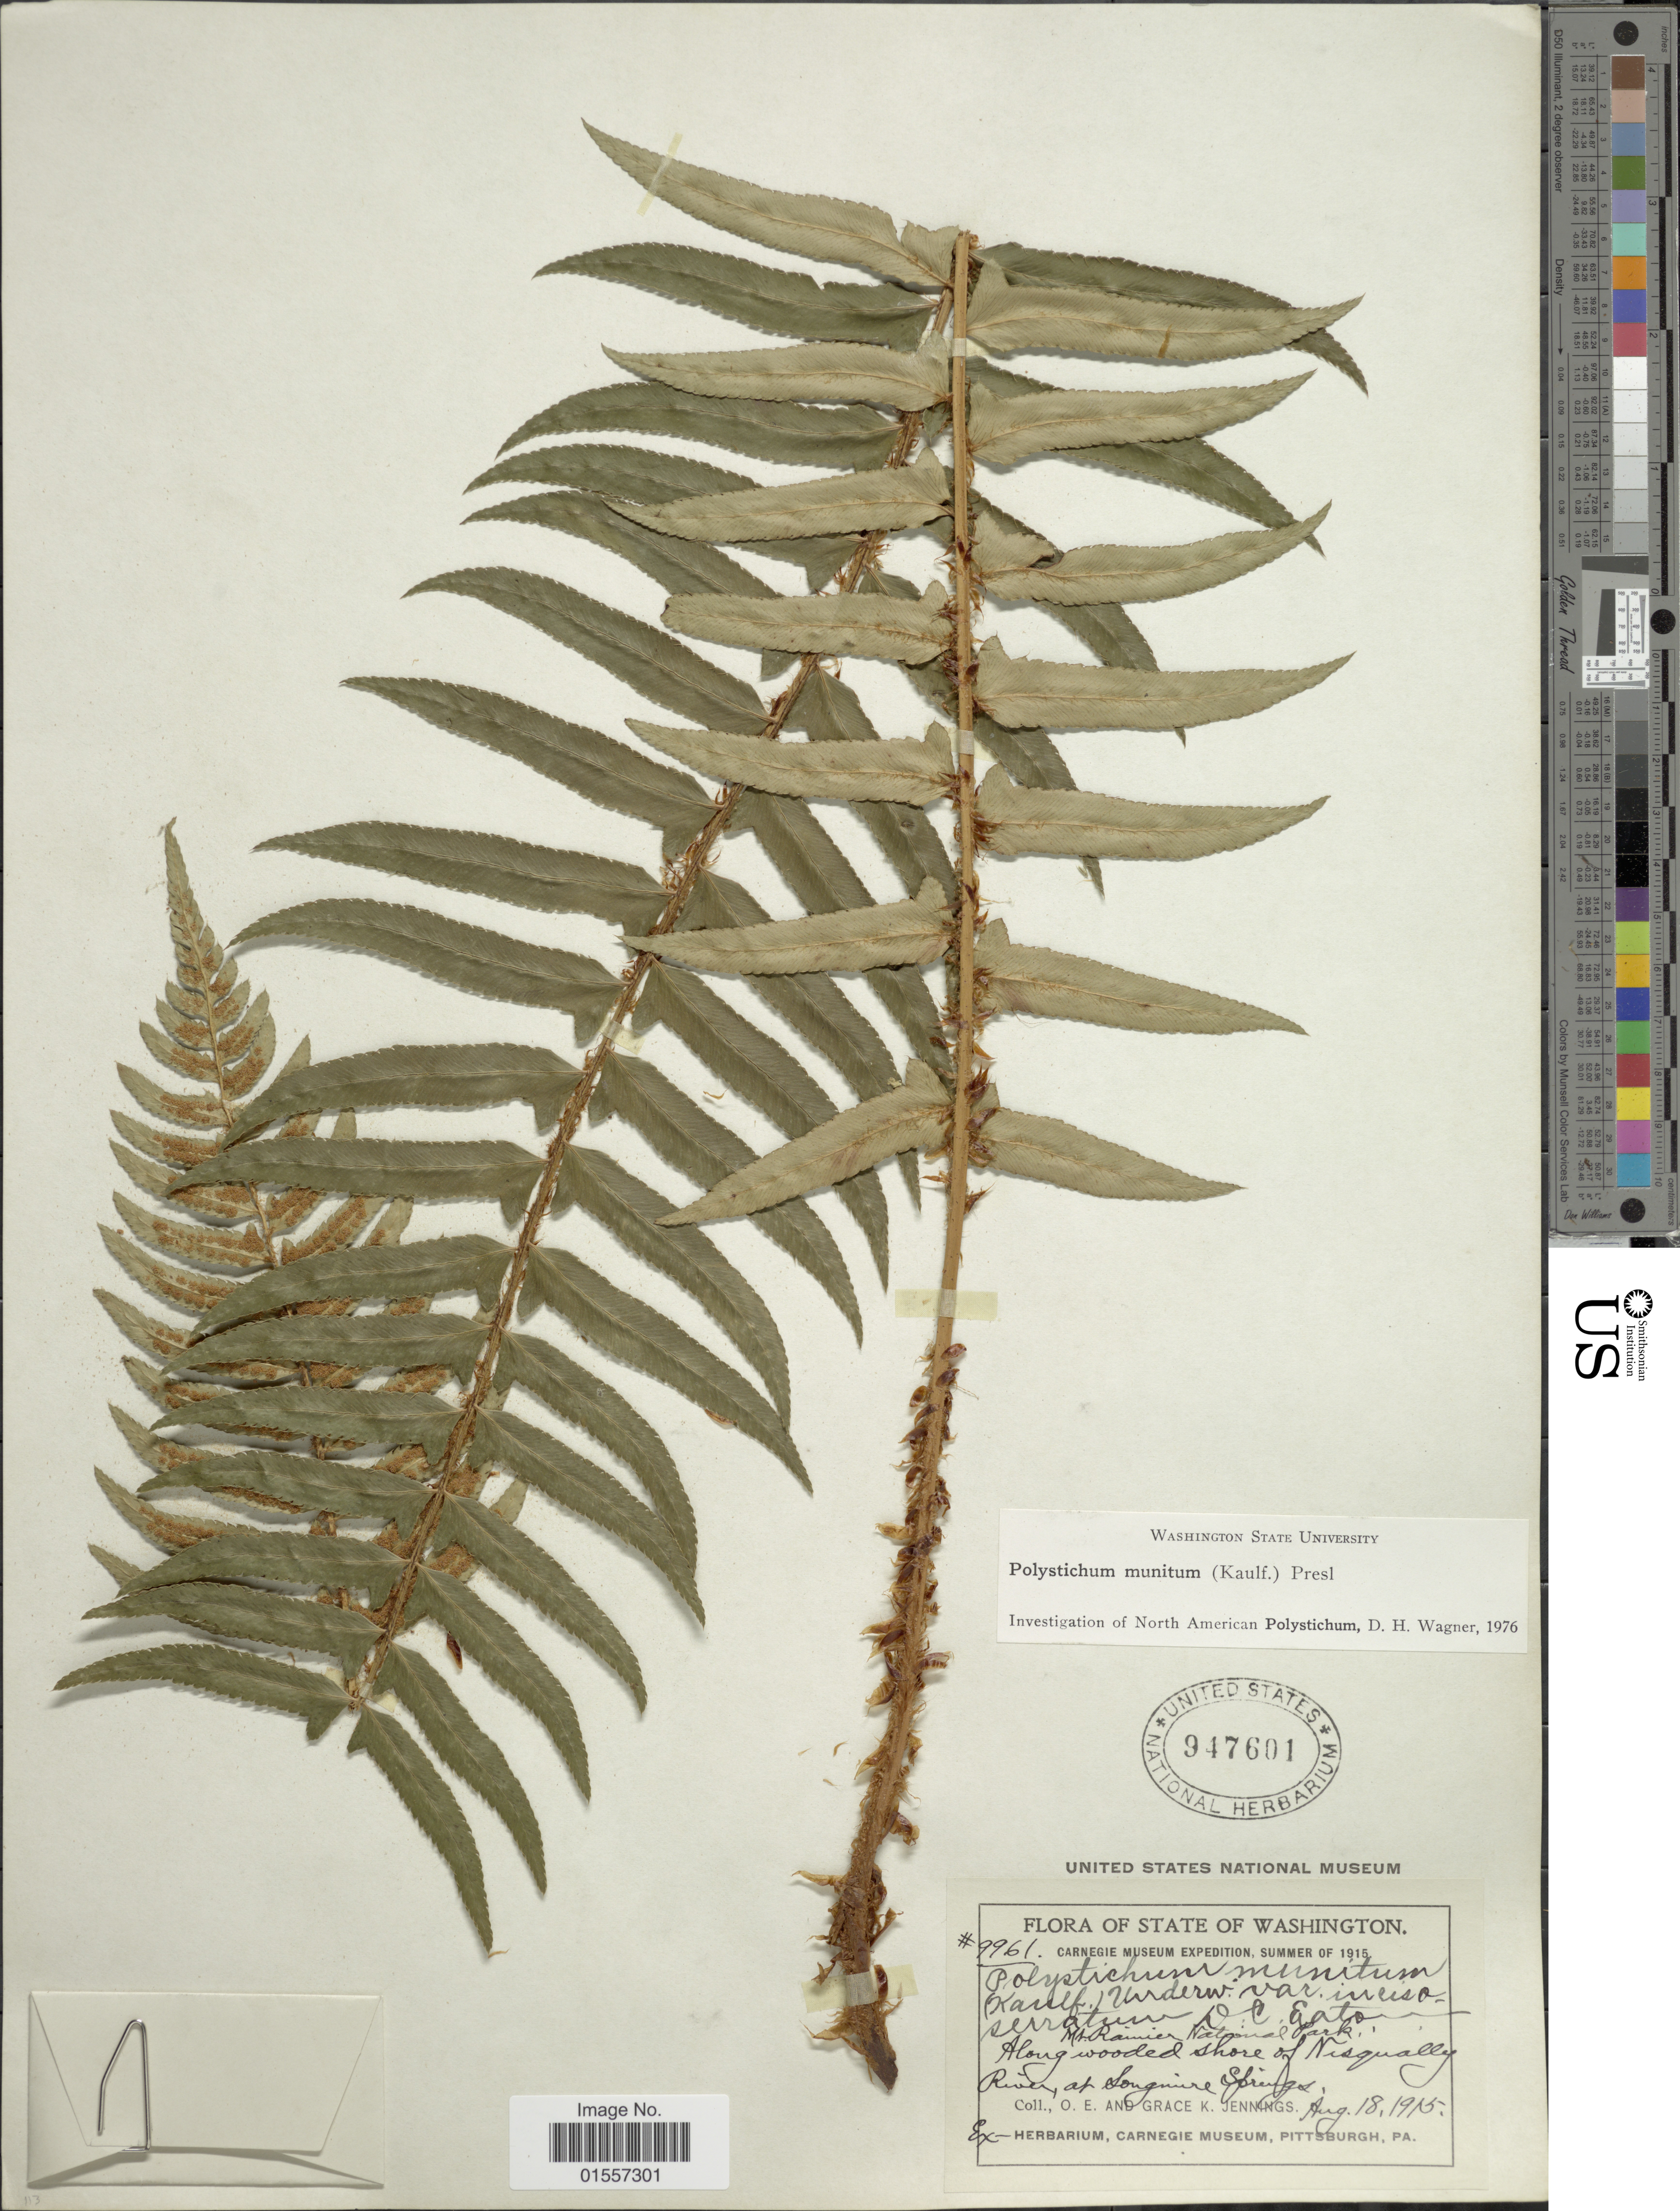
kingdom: Plantae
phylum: Tracheophyta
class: Polypodiopsida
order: Polypodiales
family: Dryopteridaceae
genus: Polystichum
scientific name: Polystichum munitum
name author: (Kaulf.) C. Presl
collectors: O. E. Jennings & G. K. Jennings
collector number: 9961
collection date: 1915-08-18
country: United States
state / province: Washington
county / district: Pierce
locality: Washington, Mt. Rainier National Park, along wooded shore of Nisqually river, at Longmire Springs.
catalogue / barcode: US 947601